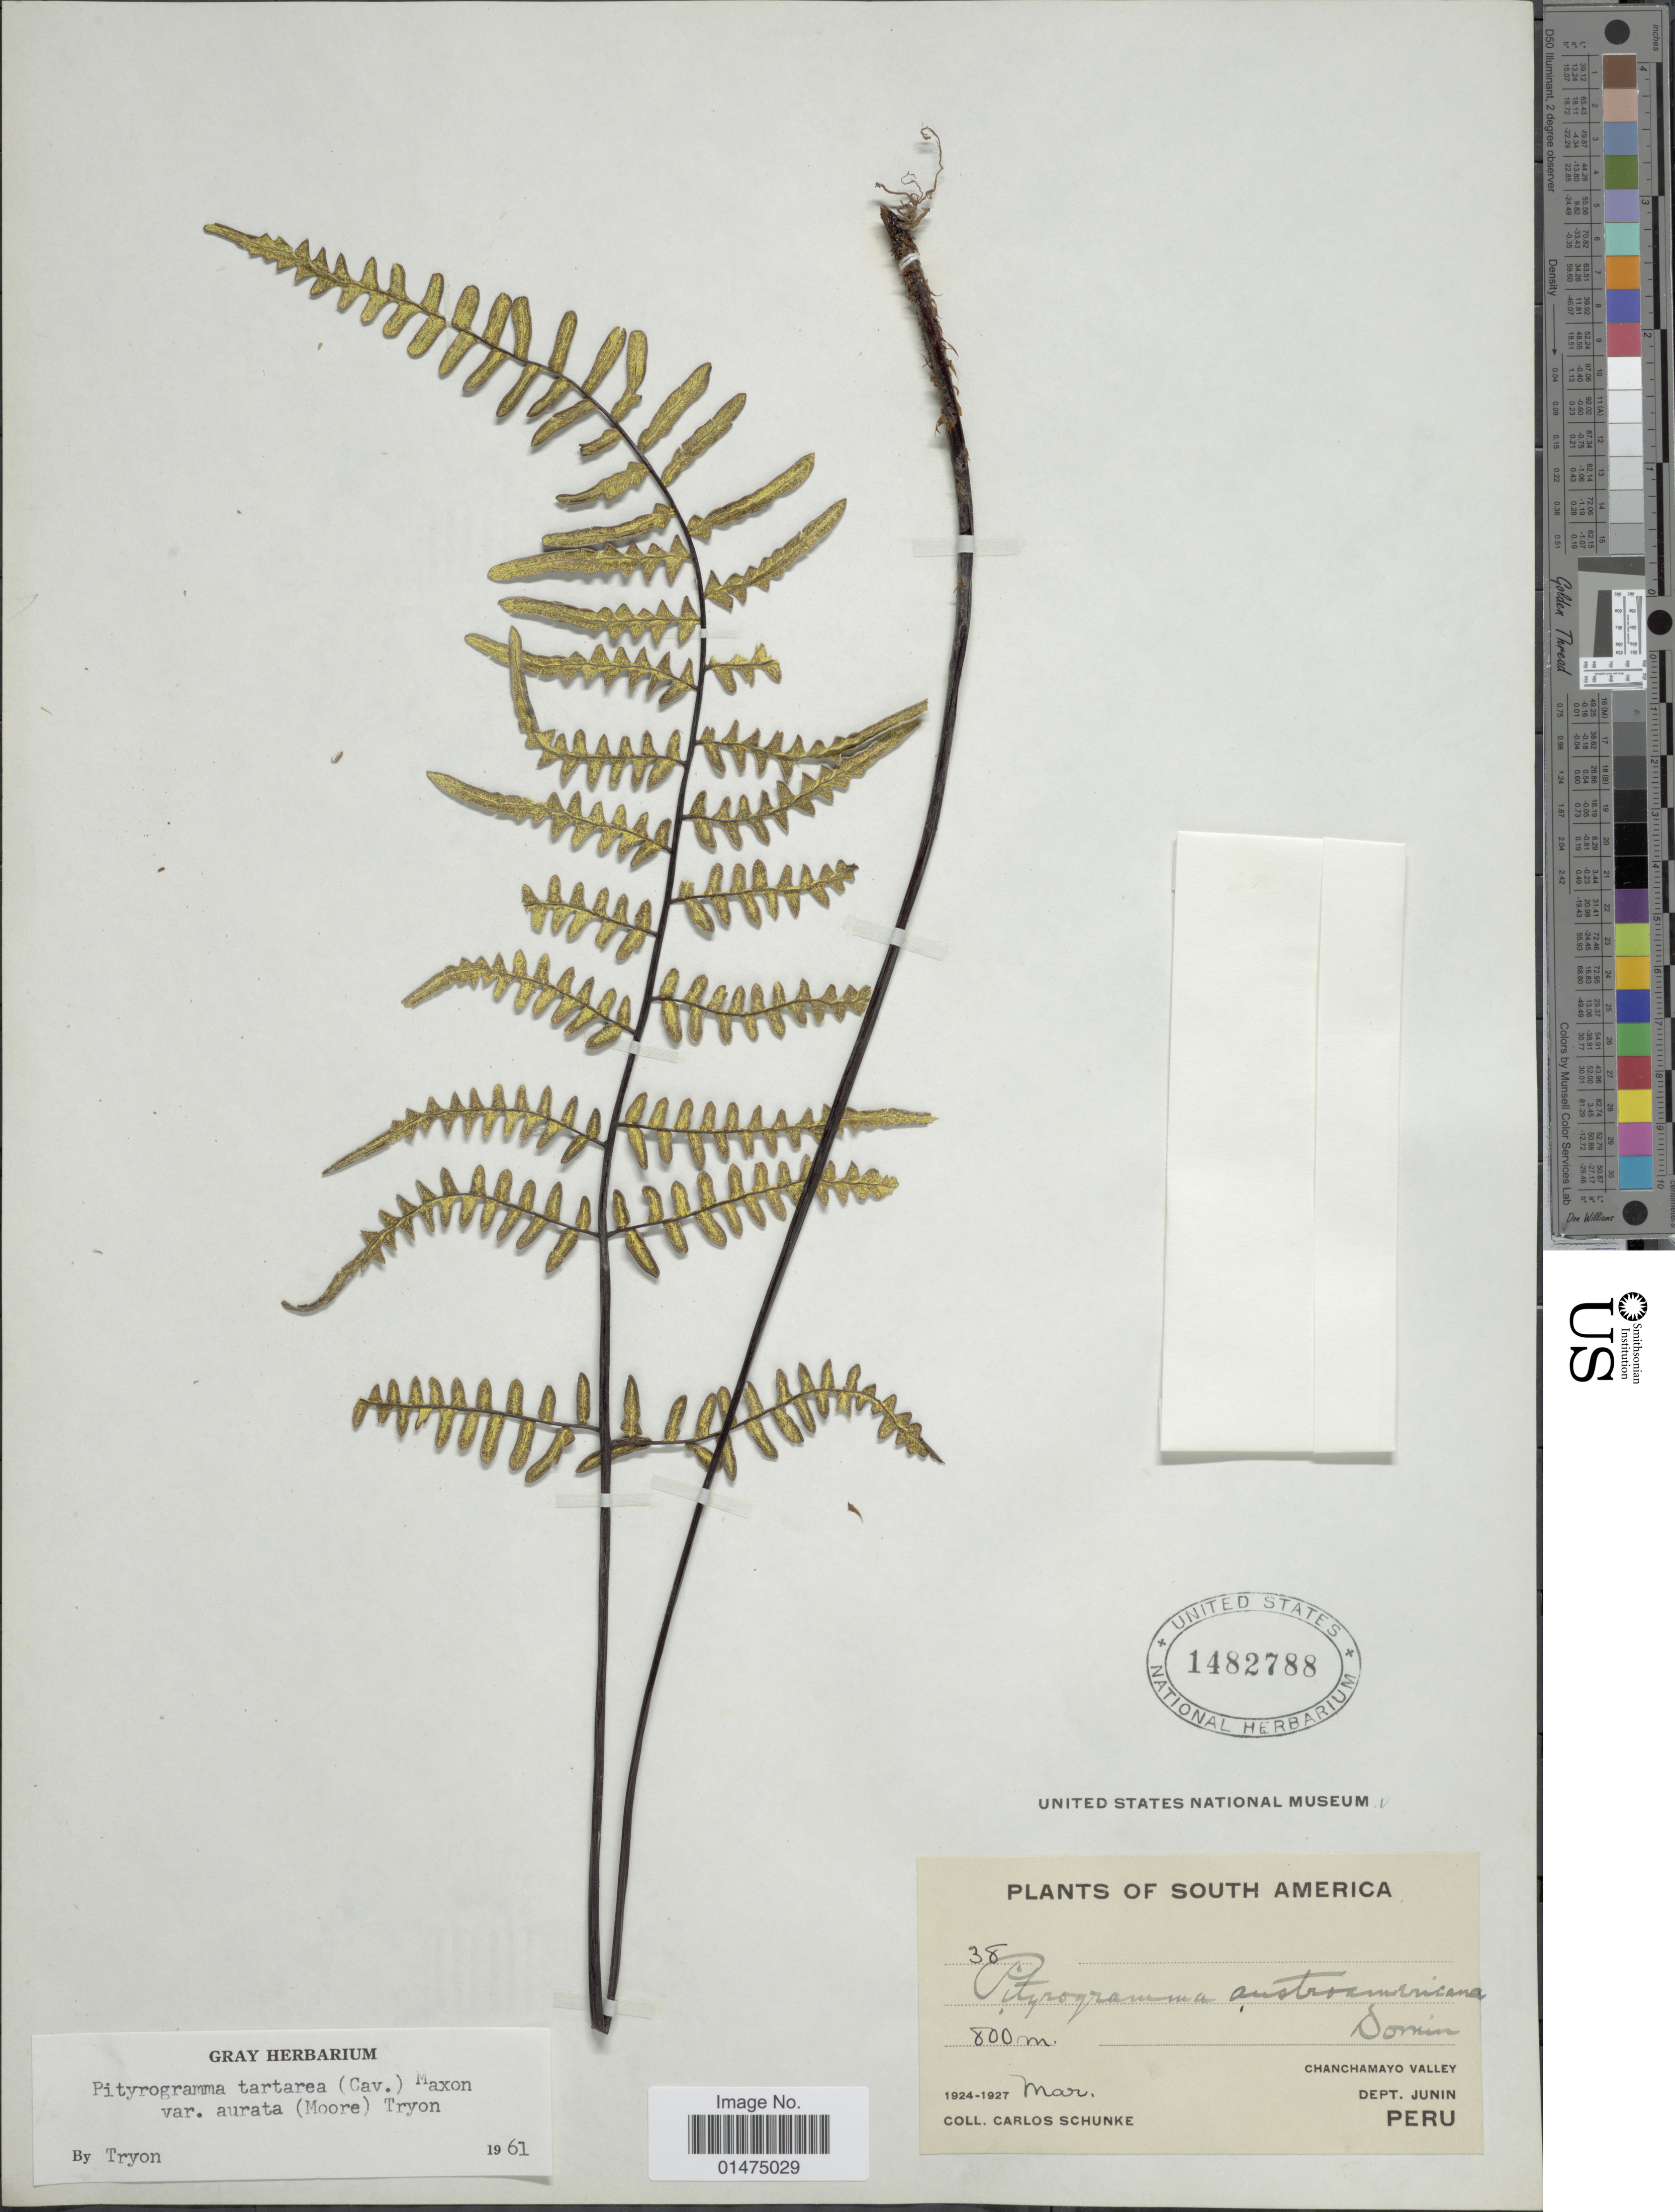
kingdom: Plantae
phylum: Tracheophyta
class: Polypodiopsida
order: Polypodiales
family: Pteridaceae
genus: Pityrogramma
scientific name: Pityrogramma ebenea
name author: (L.) Proctor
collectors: C. Schunke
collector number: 38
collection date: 1924-03/1927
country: Peru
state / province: Junín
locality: Chanchamayo valley.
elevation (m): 800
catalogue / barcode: US 1482788